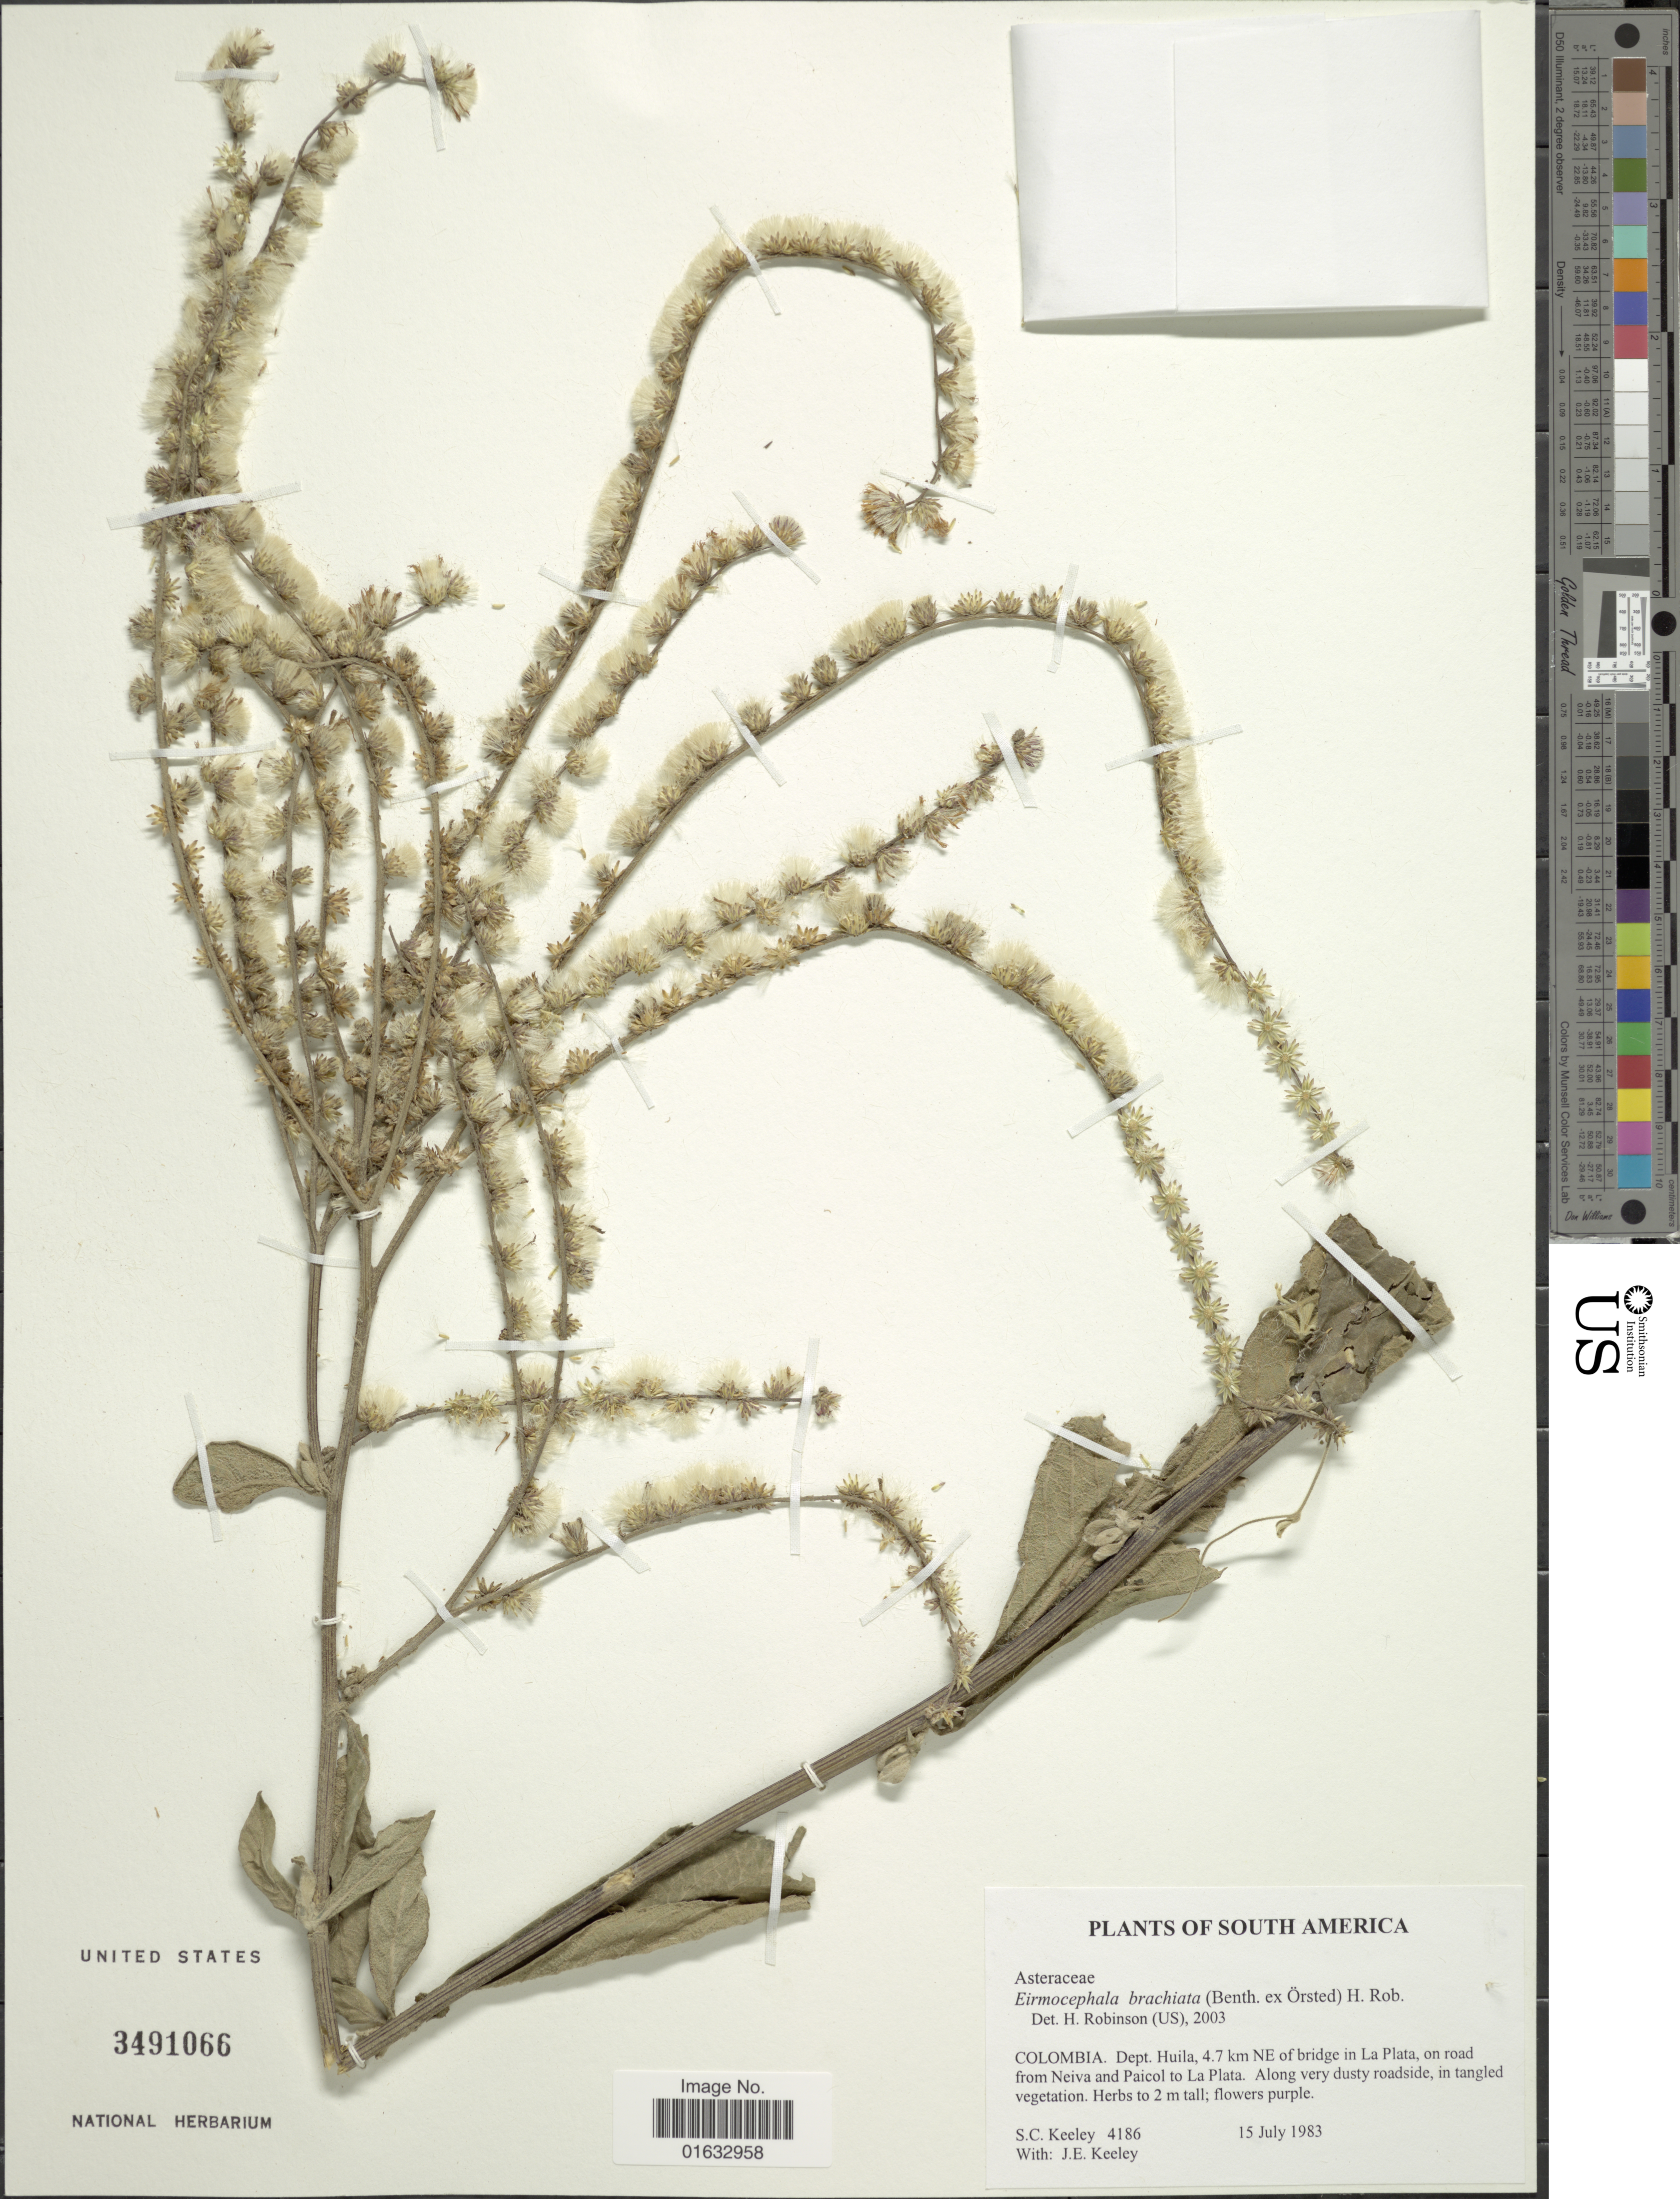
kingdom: Plantae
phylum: Tracheophyta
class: Magnoliopsida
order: Asterales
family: Asteraceae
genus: Eirmocephala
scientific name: Eirmocephala brachiata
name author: (Benth.) H. Rob.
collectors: S. C. Keeley & J. E. Keeley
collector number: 4186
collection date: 1983-07-15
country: Colombia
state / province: Huila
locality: South America, Colombia. Dept. Huila, 4.7 km NE of bridge in La Plata, on road from Neiva and Paicol to La Plata.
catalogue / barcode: US 3491066